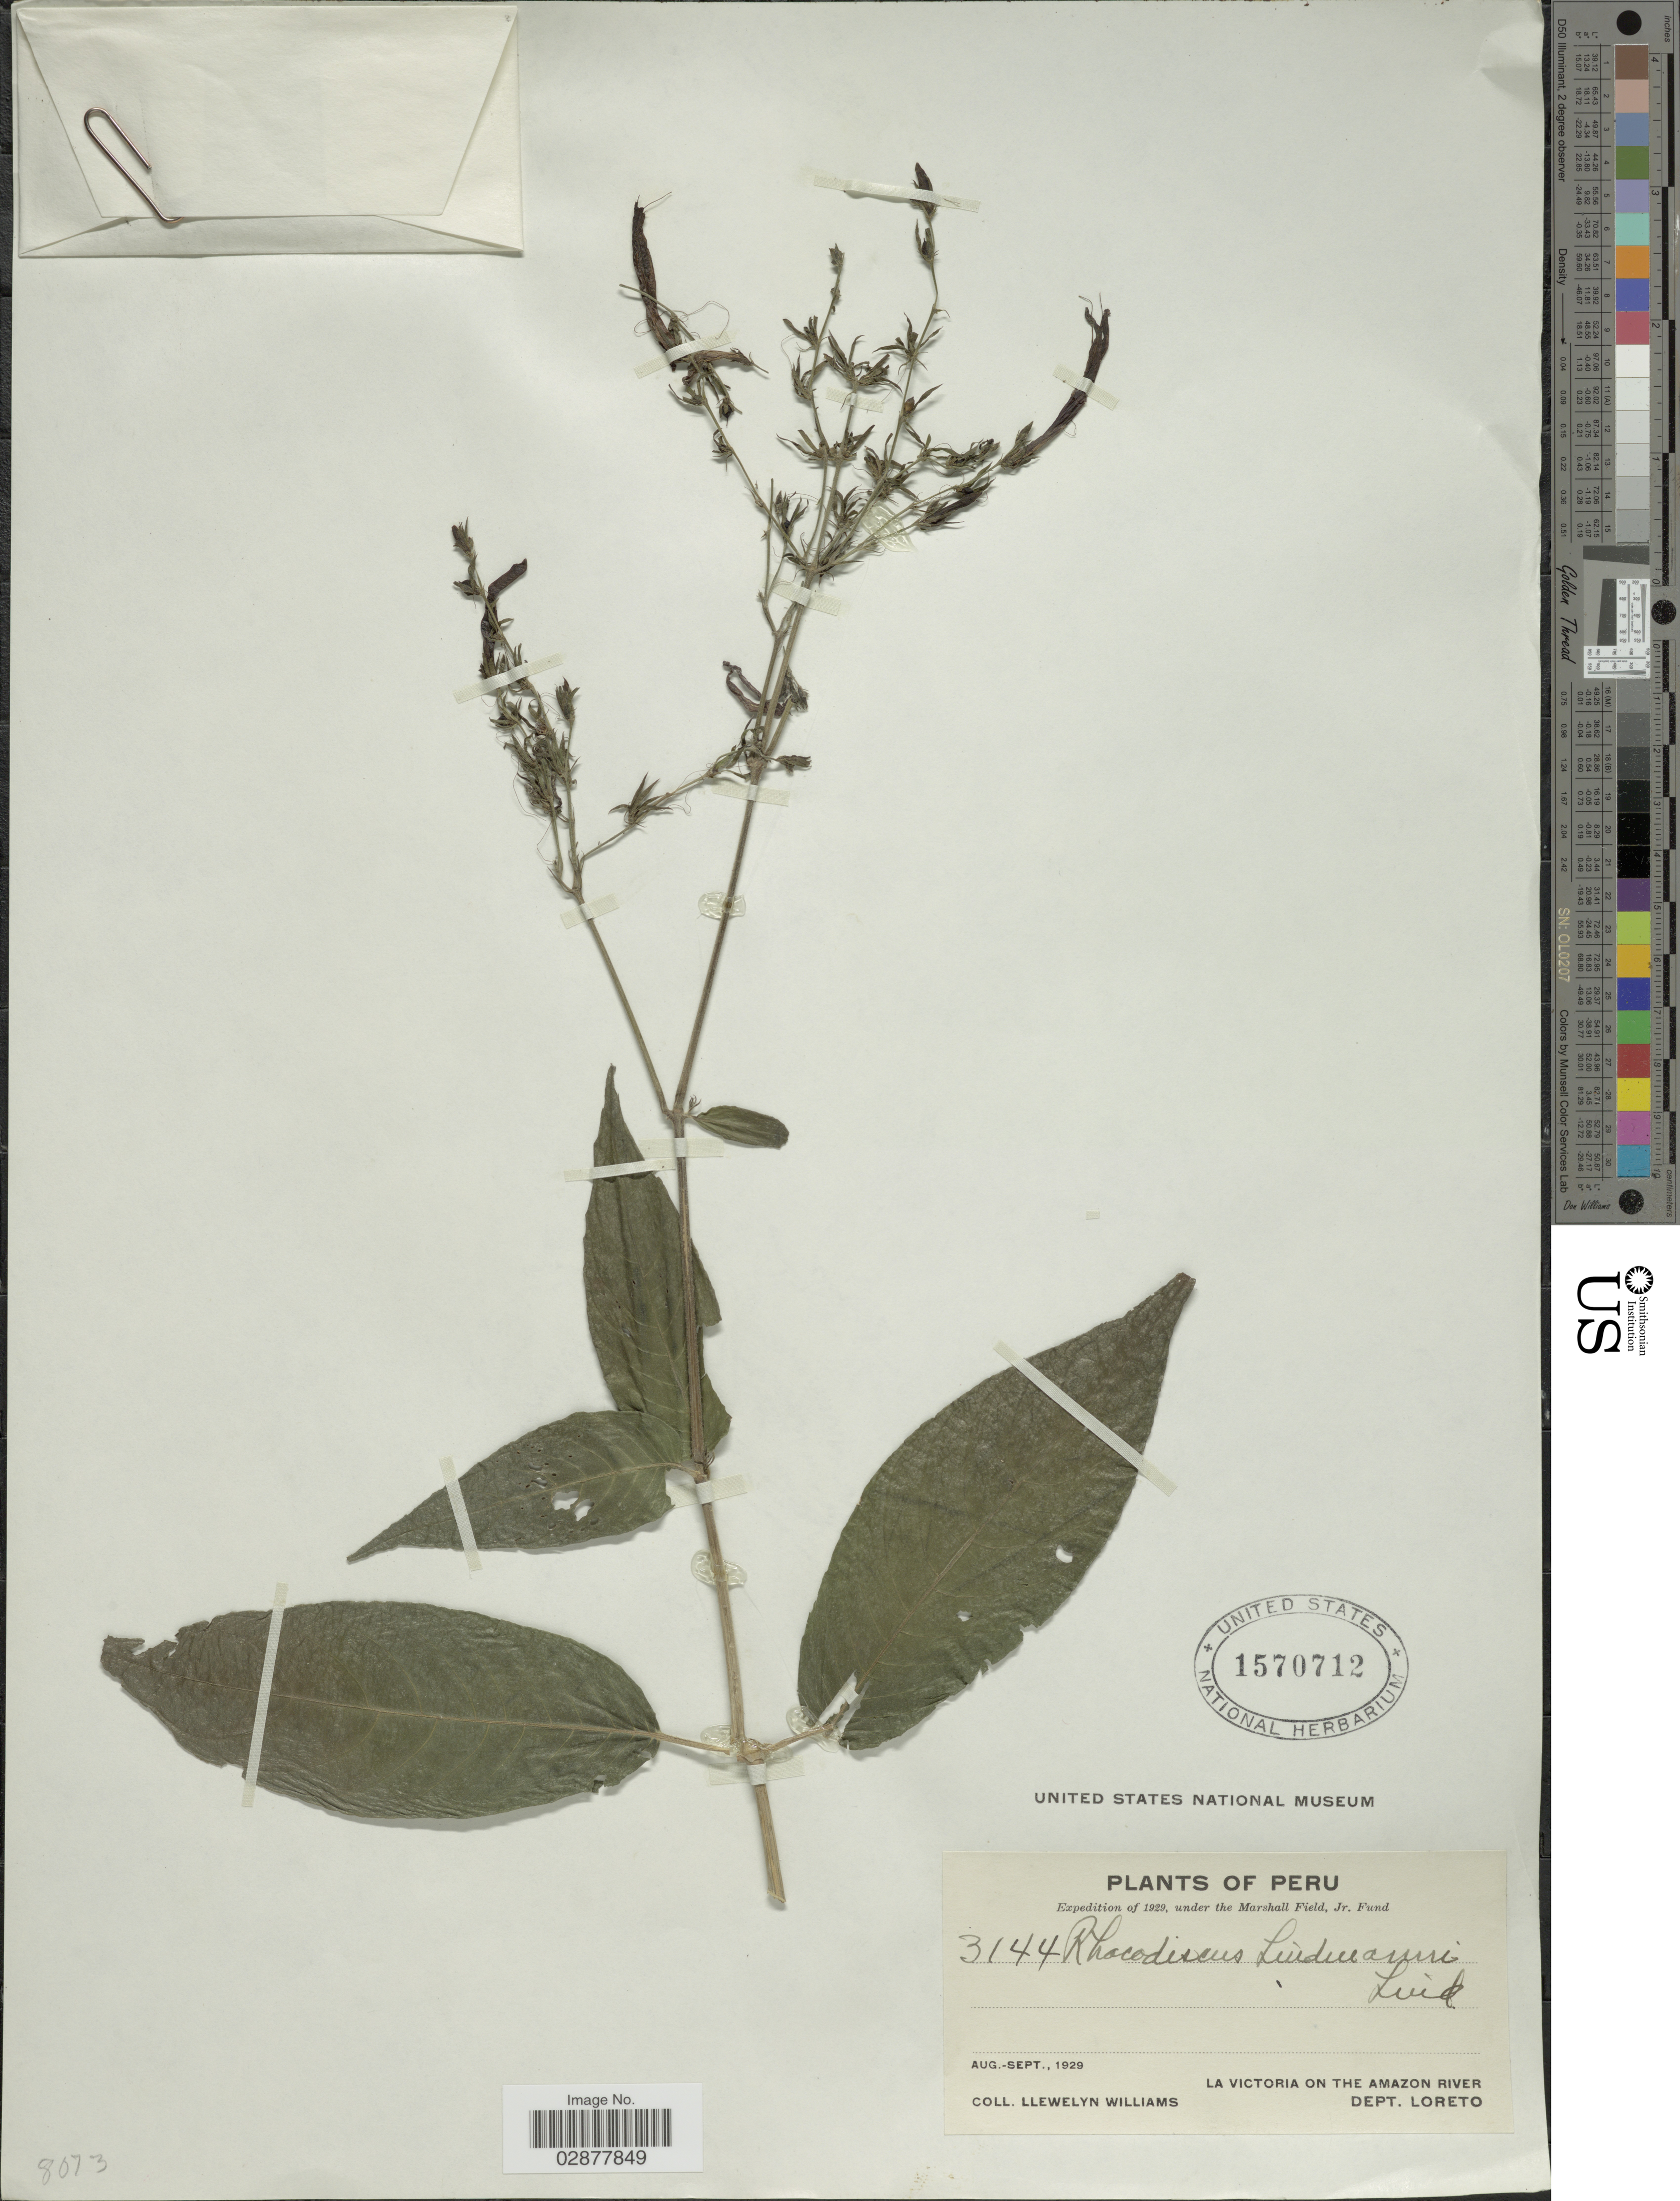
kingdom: Plantae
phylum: Tracheophyta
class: Magnoliopsida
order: Lamiales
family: Acanthaceae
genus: Justicia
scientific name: Justicia calycina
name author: (Nees) V.A.W. Graham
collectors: Ll. Williams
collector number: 3144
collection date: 1929-08/1929-09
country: Peru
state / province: Loreto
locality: La Victoria on the Amazon River. Dept. Loreto.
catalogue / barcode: US 1570712